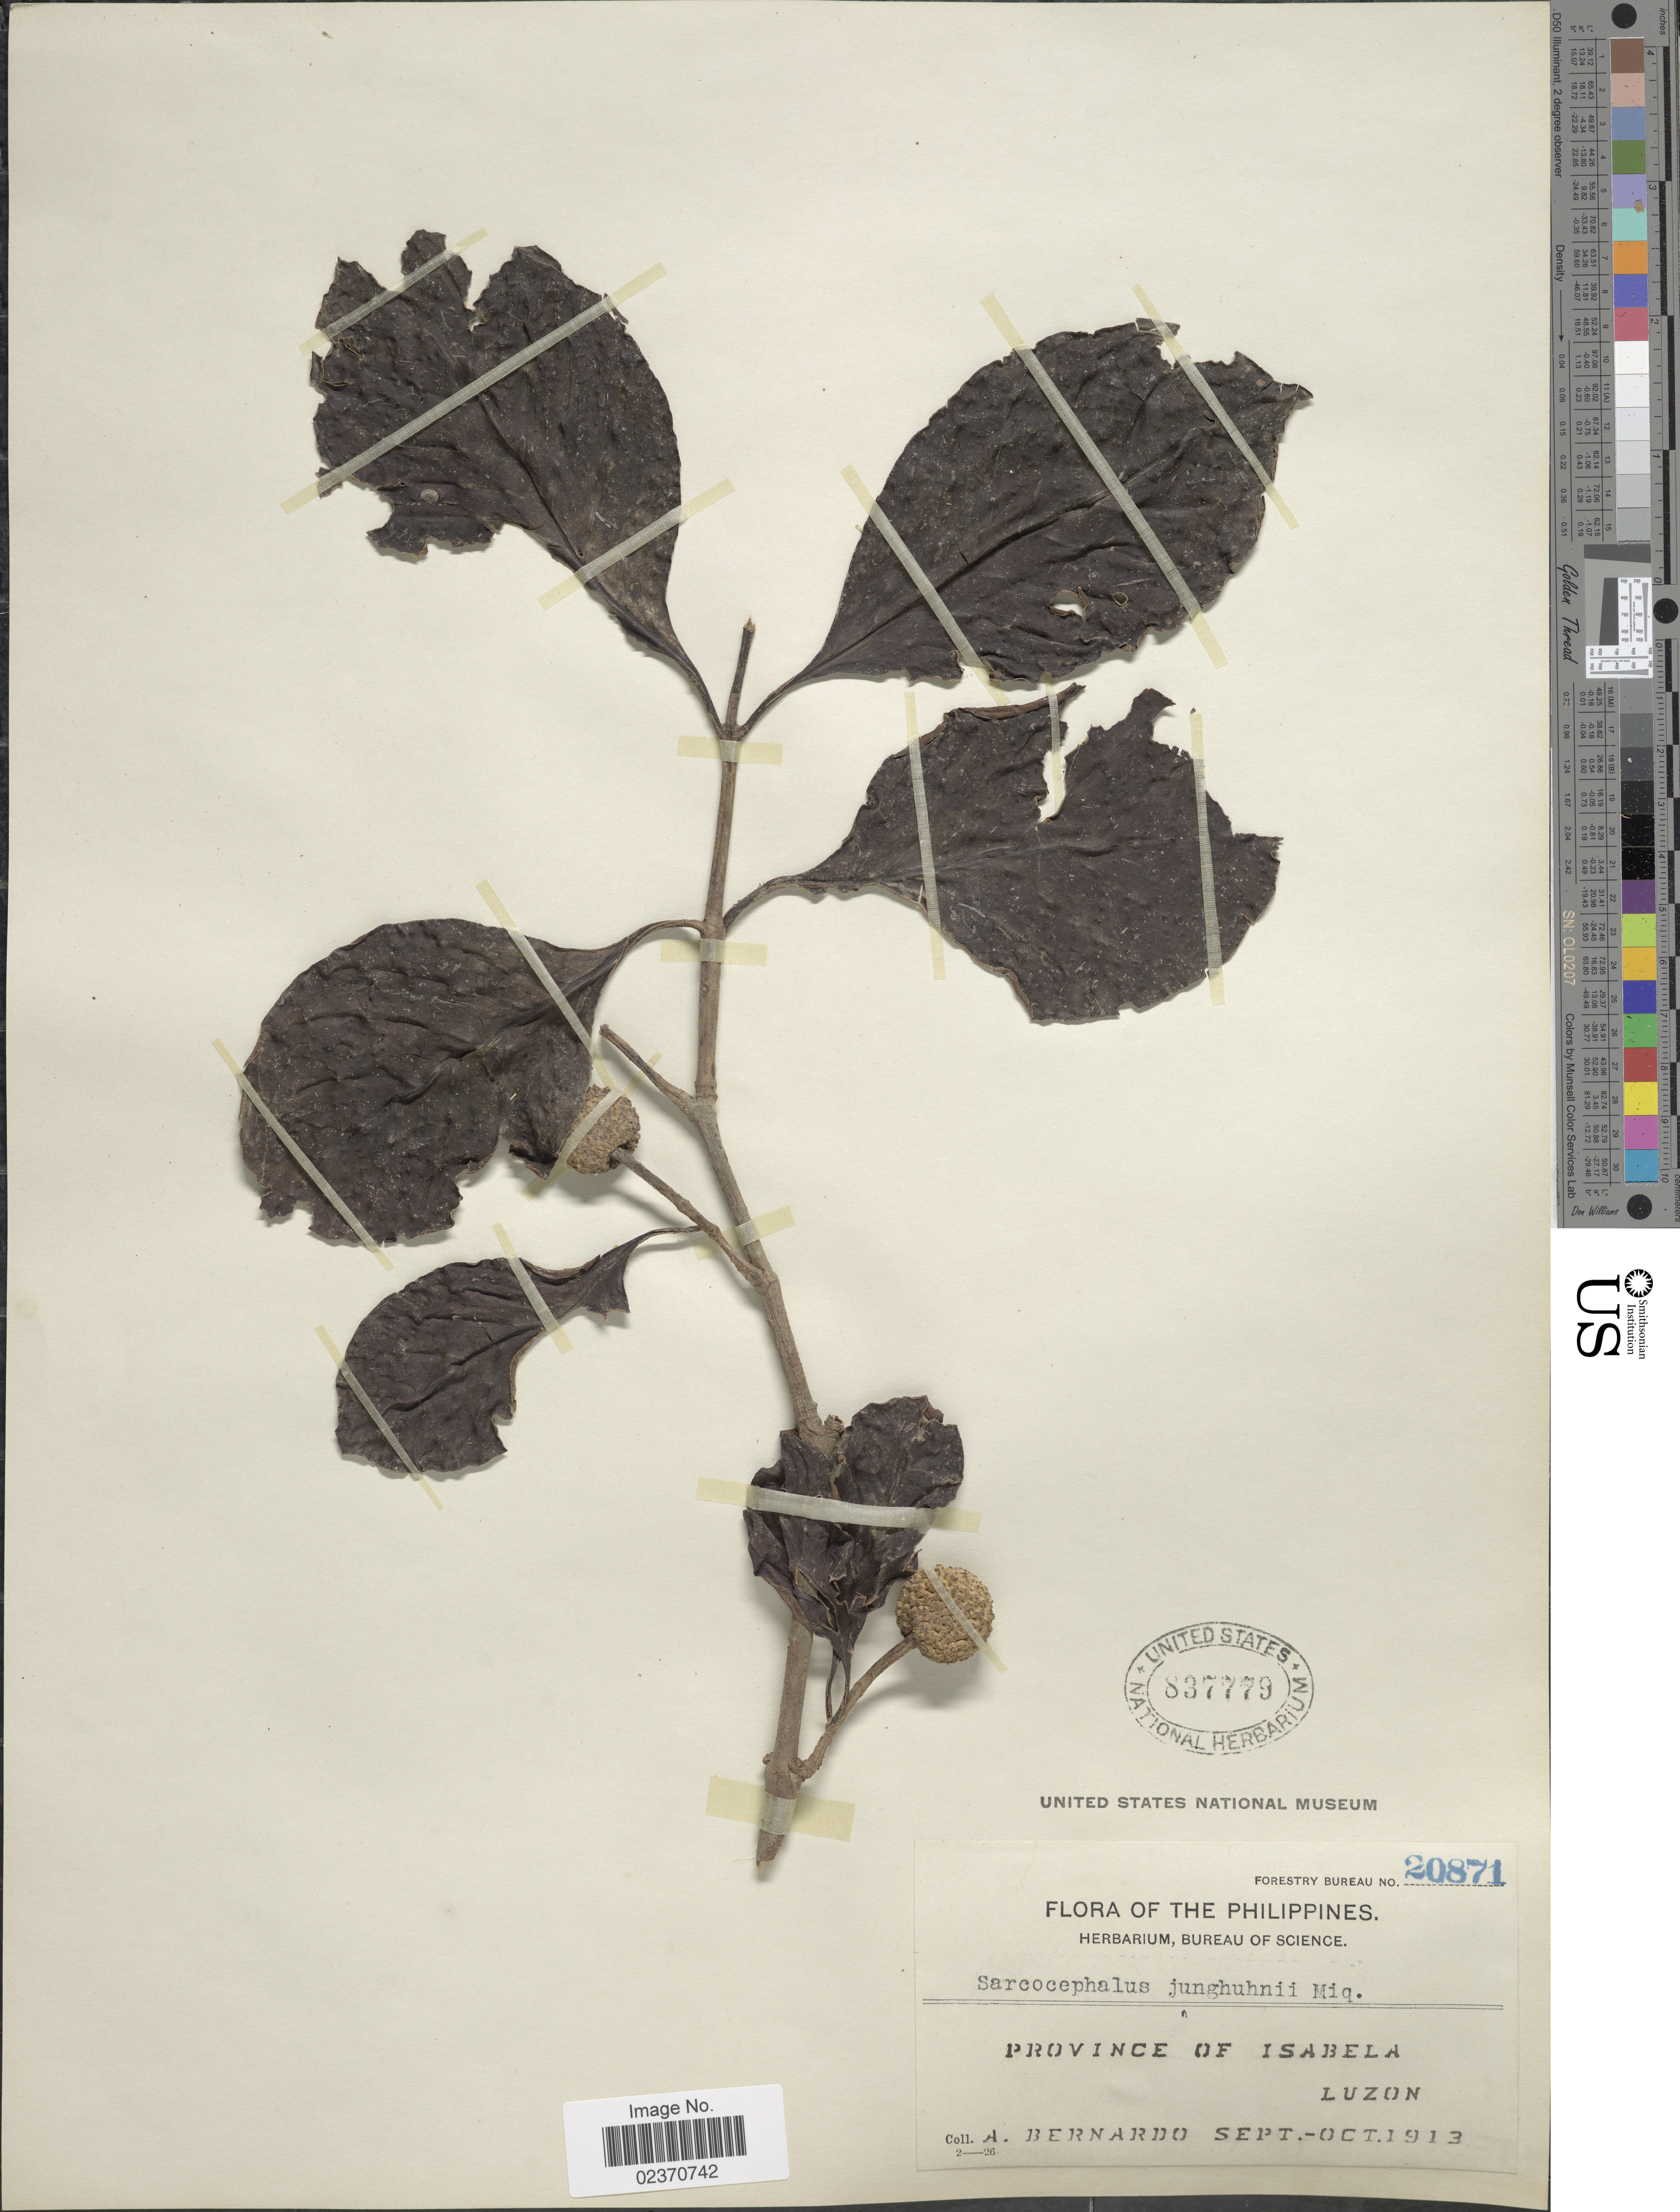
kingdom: Plantae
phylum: Tracheophyta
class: Magnoliopsida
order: Gentianales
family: Rubiaceae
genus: Nauclea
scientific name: Nauclea junghuhnii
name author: (Miq.) Merr.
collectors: A. Bernardo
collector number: Forestry Bureau 20871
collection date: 1913-09/1913-10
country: Philippines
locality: Province of Isabela, Luzon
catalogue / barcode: US 837779